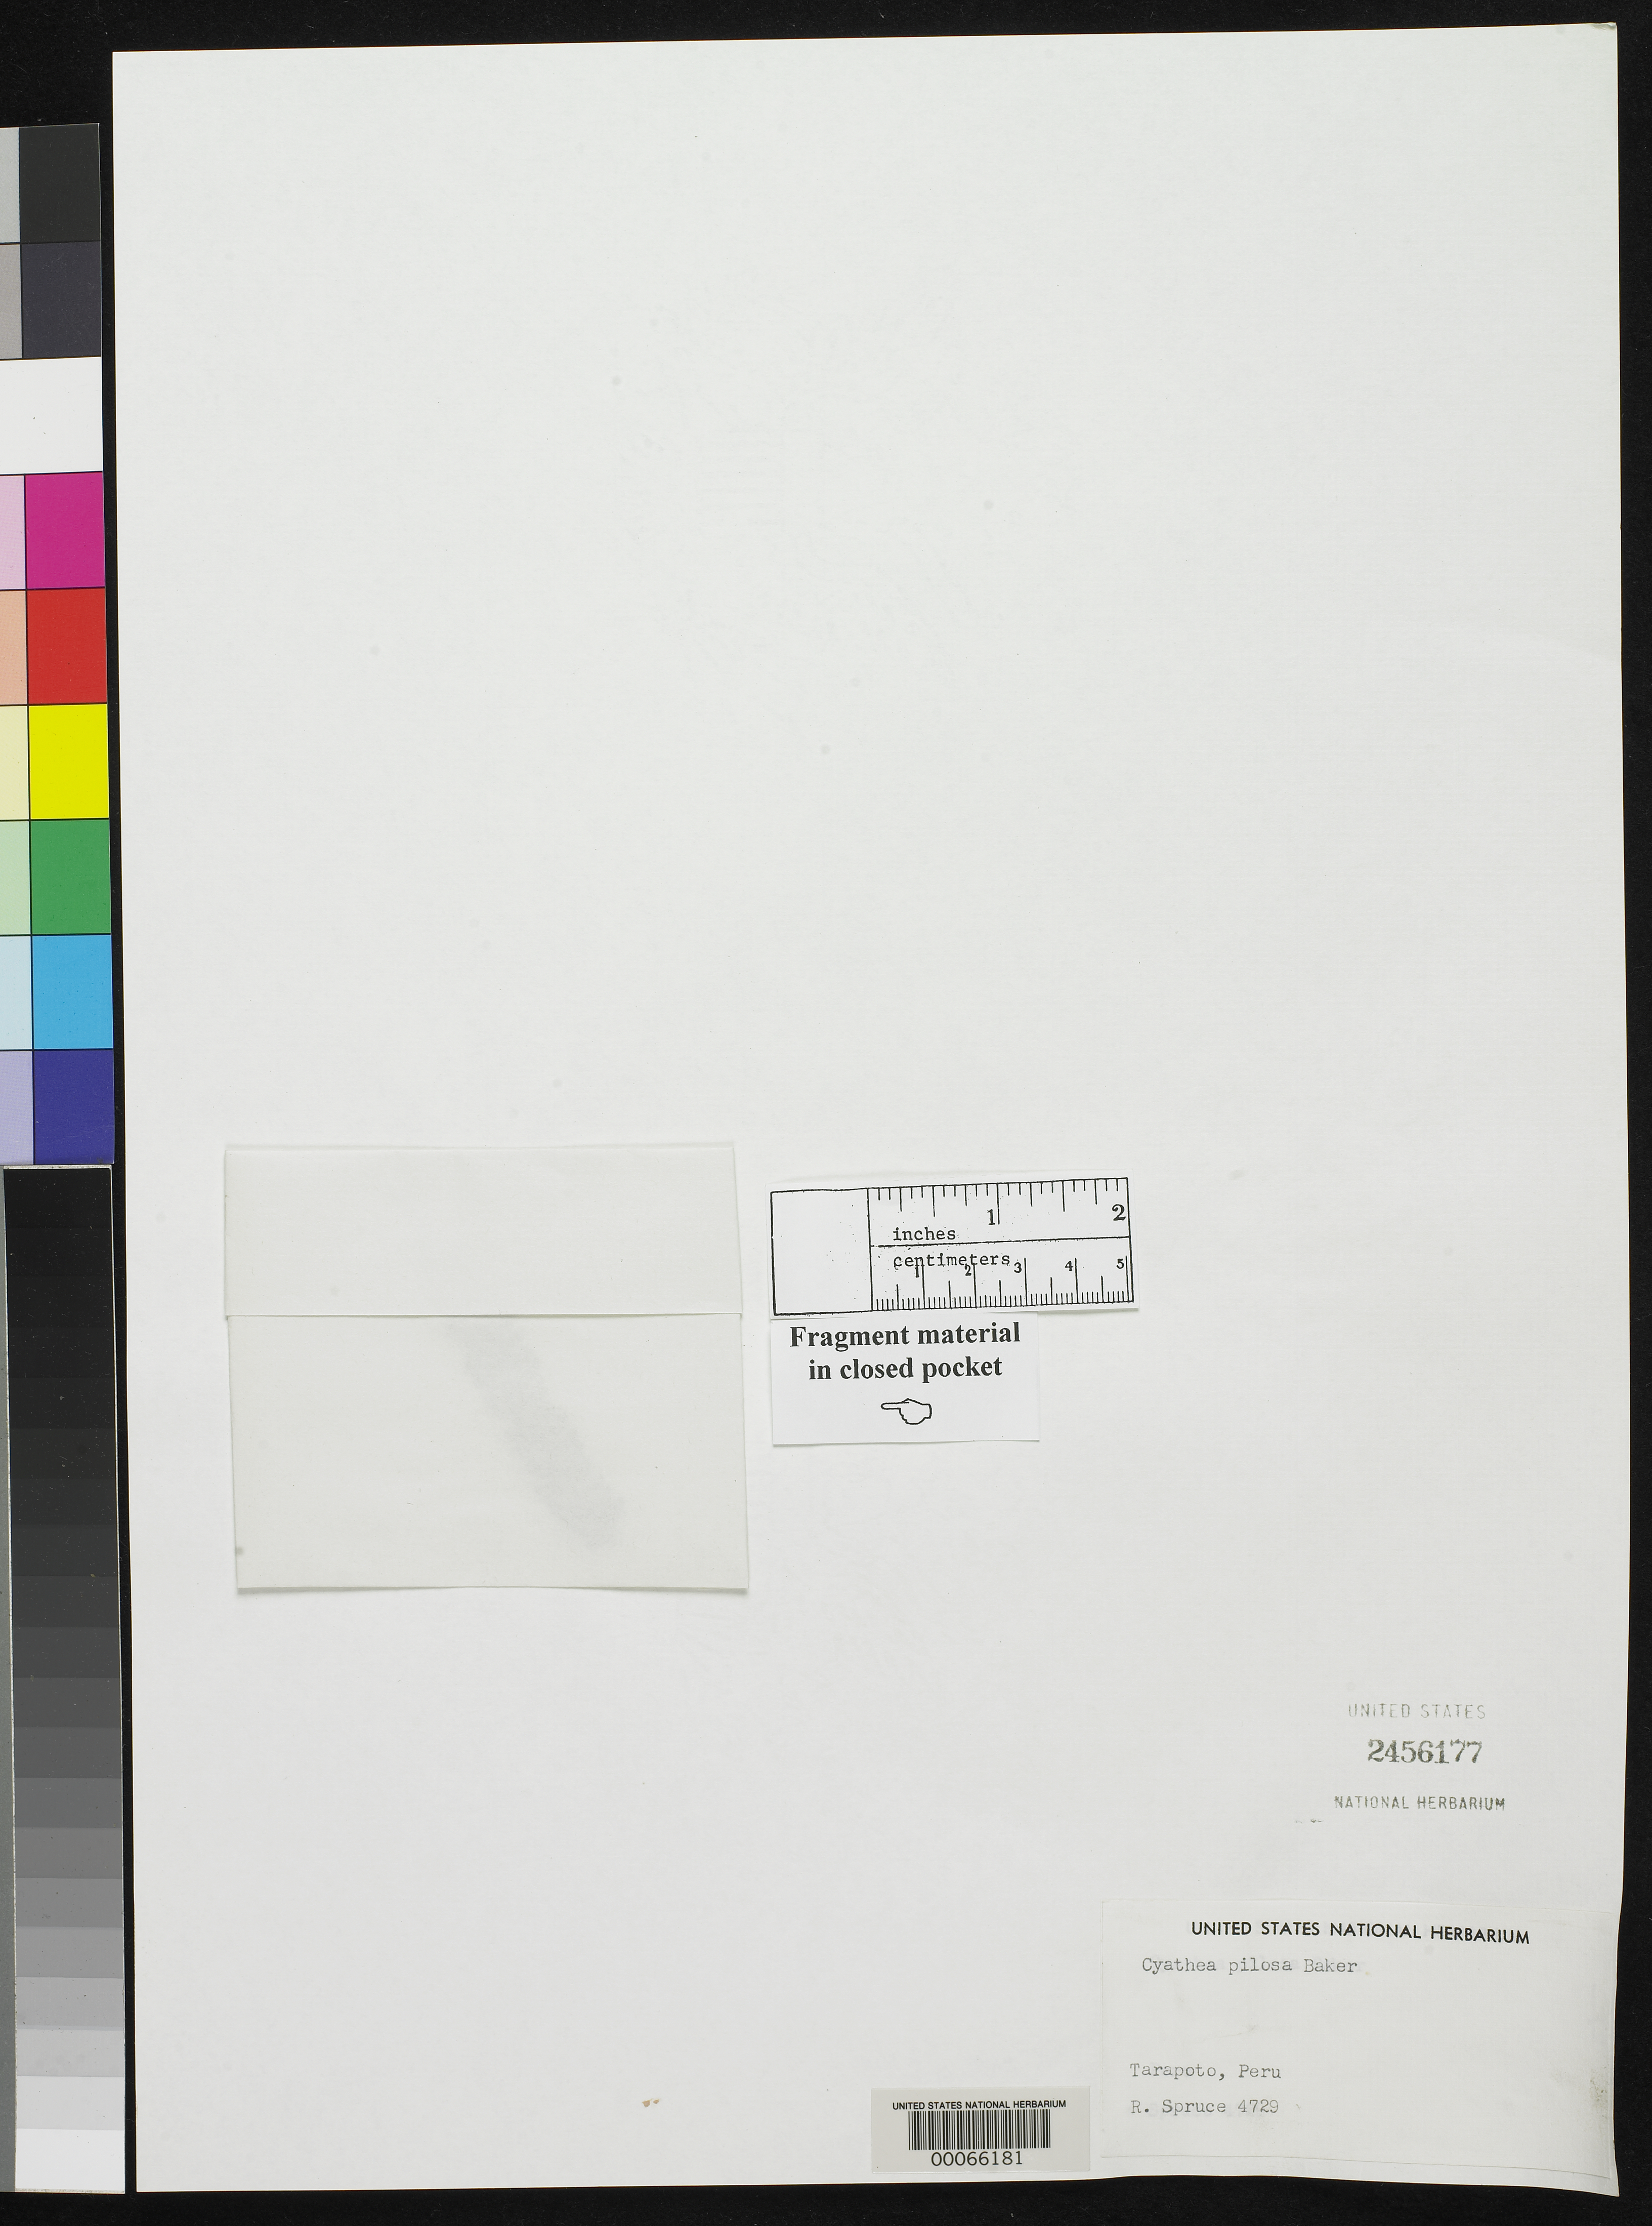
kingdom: Plantae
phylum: Tracheophyta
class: Polypodiopsida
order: Cyatheales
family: Cyatheaceae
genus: Cyathea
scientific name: Cyathea pilosa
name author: Baker in Hook. & Baker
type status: Isotype Fragment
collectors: R. Spruce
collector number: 4729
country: Peru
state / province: San Martín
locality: Tarapoto.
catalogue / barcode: US 2456177